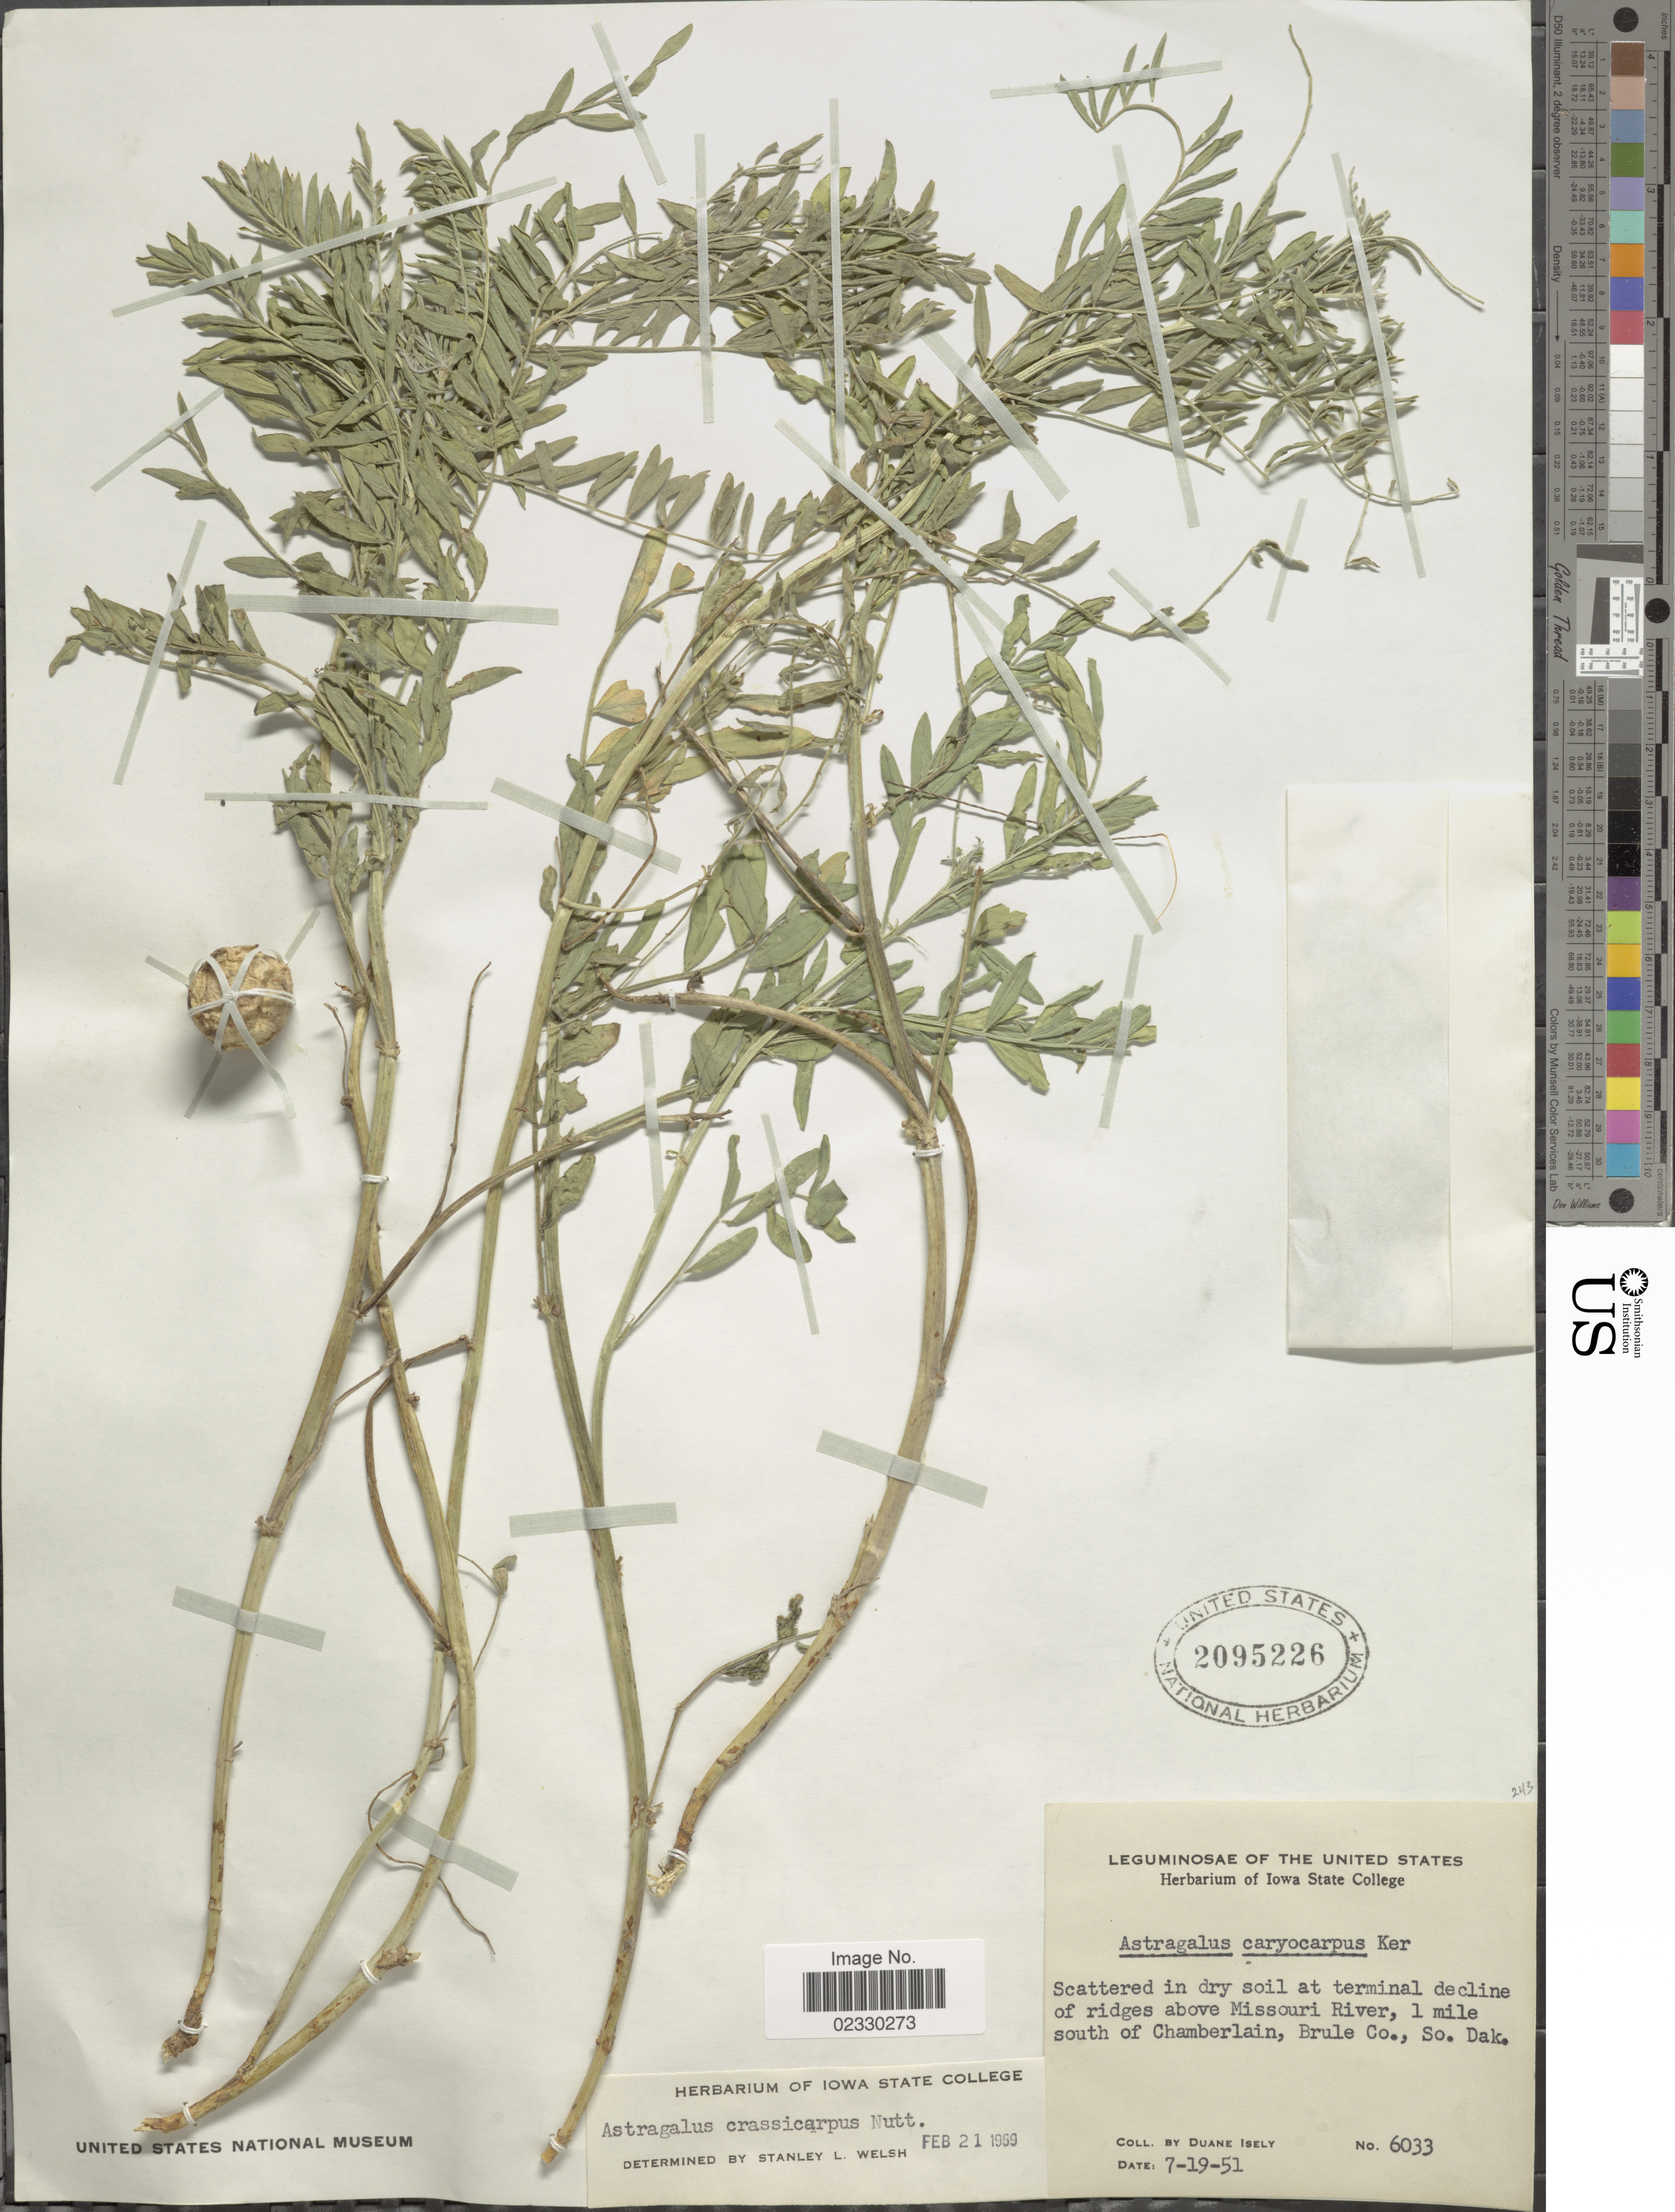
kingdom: Plantae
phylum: Tracheophyta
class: Magnoliopsida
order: Fabales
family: Fabaceae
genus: Astragalus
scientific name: Astragalus crassicarpus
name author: Nutt.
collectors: D. Isely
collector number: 6033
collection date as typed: Transcribed d/m/y: 19/7/51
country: United States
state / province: South Dakota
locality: Ridges above Missouri River, 1 mile south of Chamberlain, Brule Co.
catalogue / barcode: US 2095226